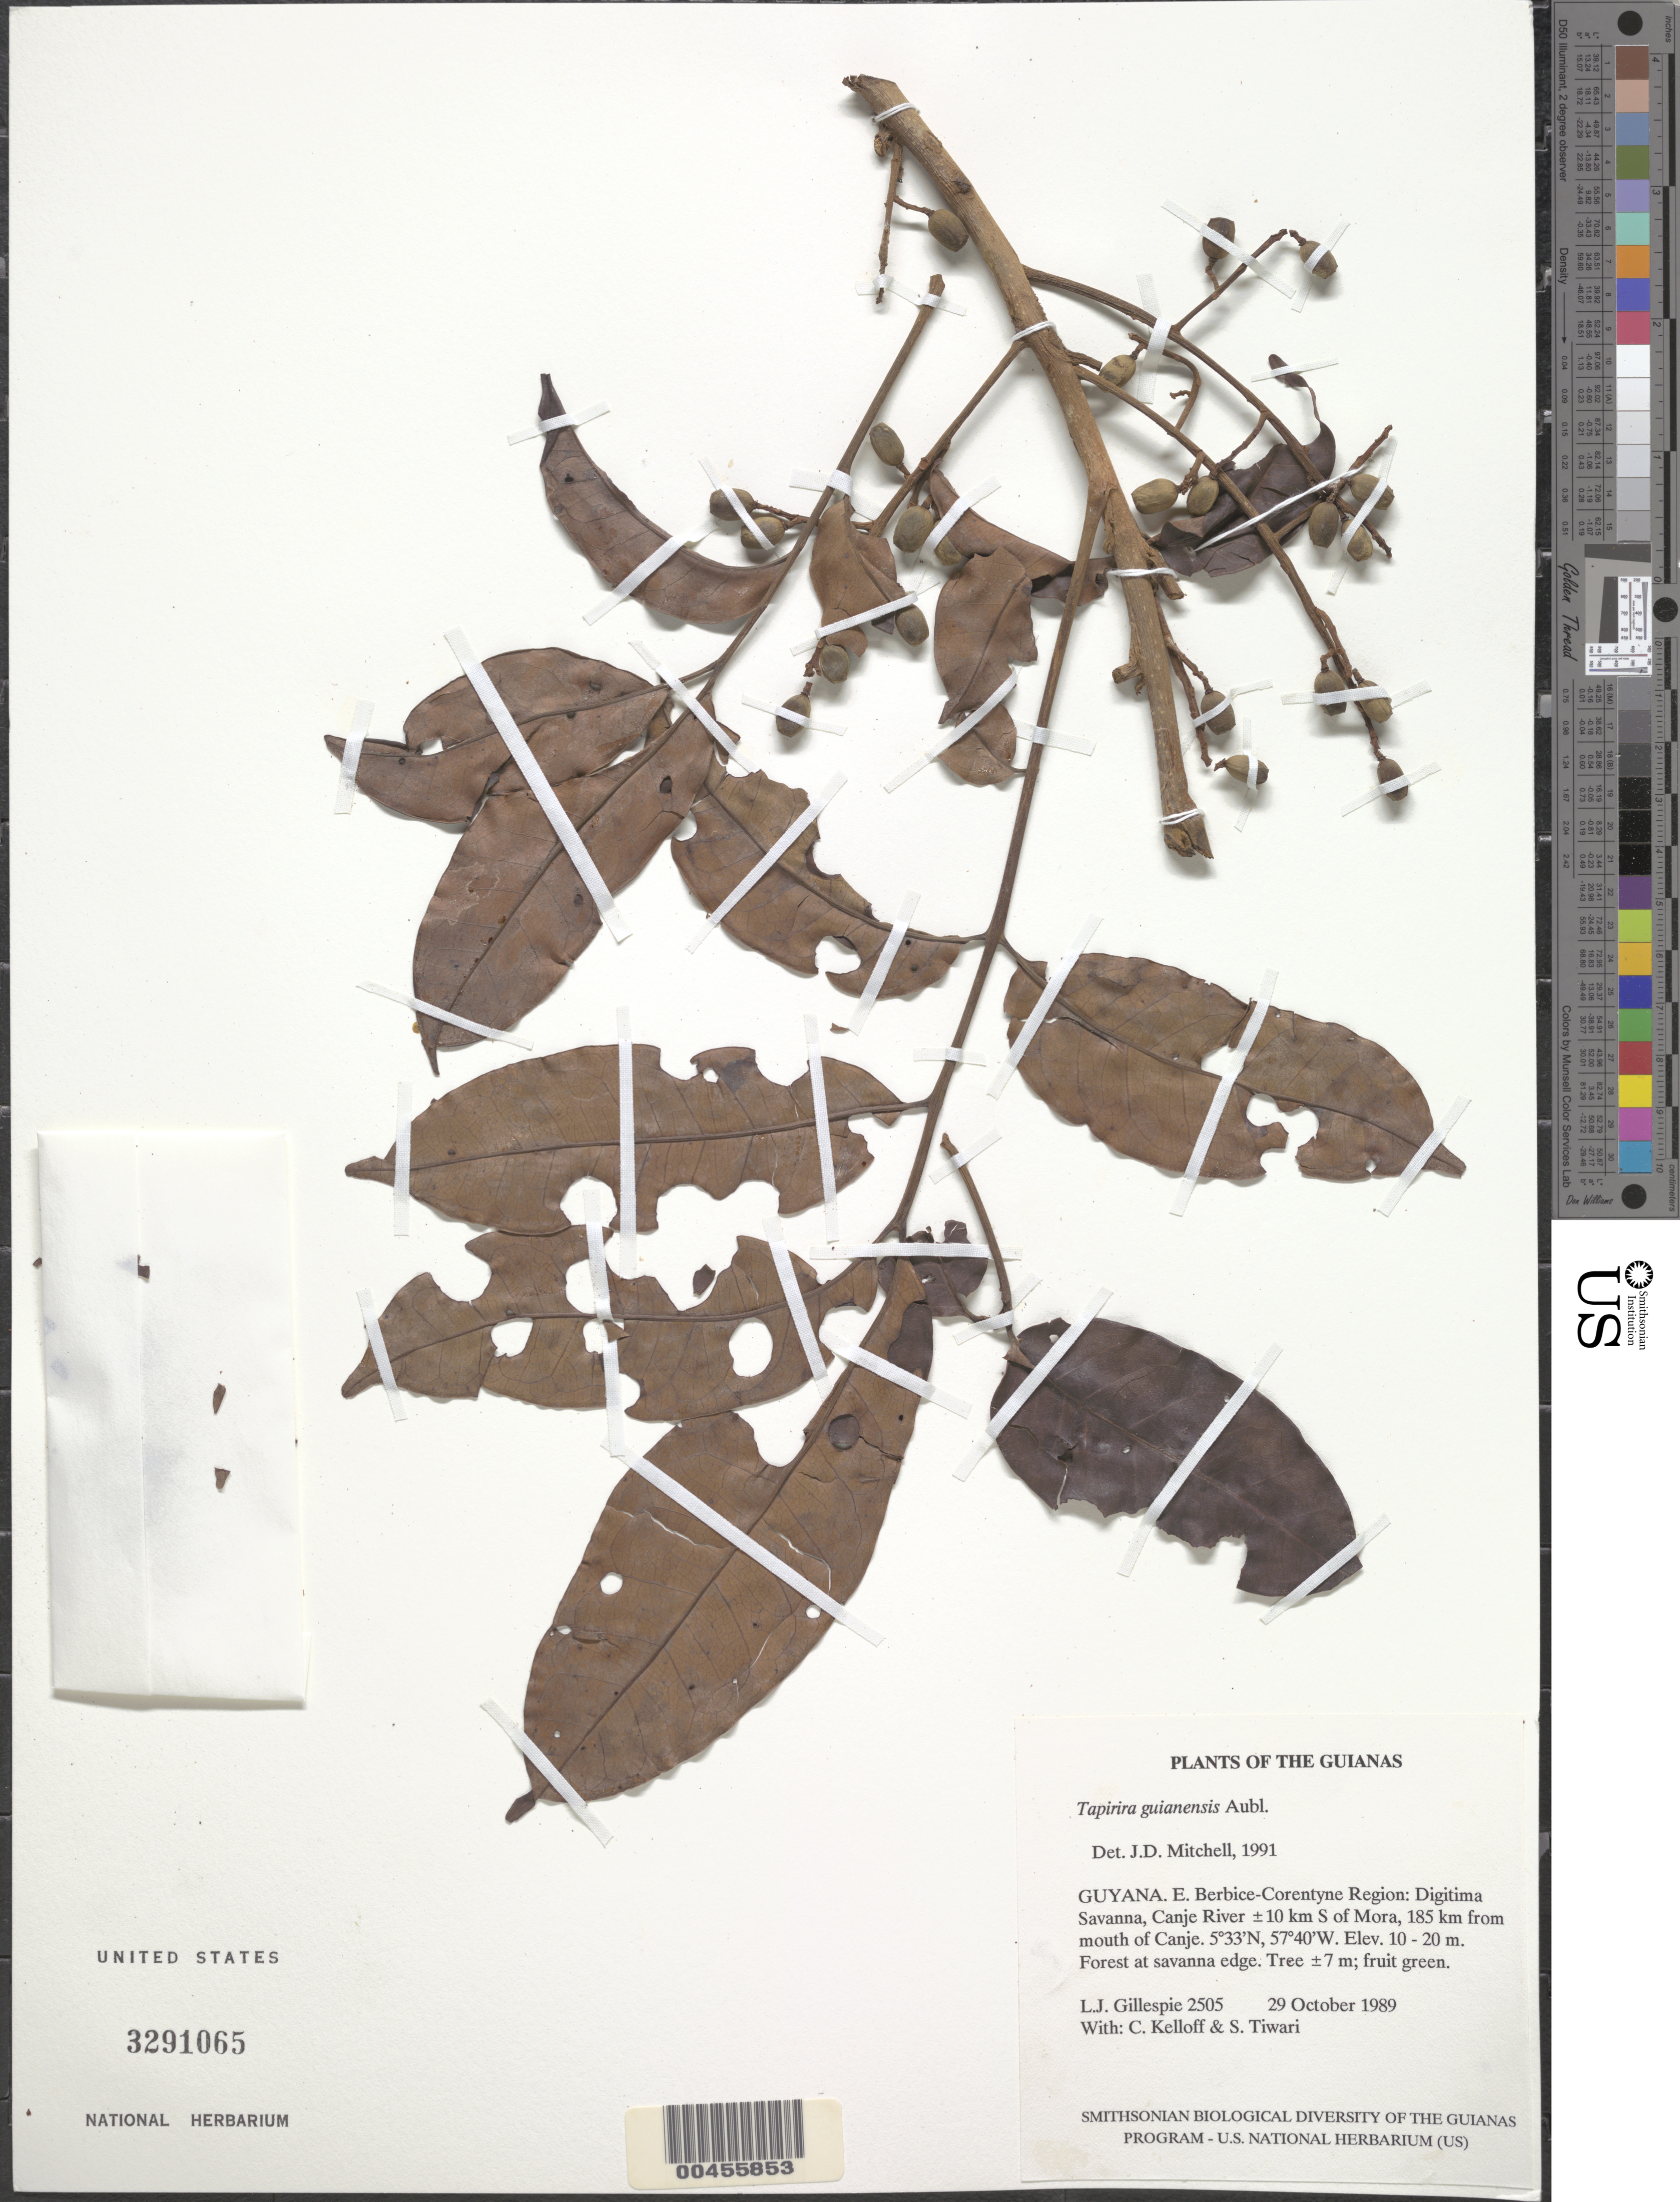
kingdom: Plantae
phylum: Tracheophyta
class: Magnoliopsida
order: Sapindales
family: Anacardiaceae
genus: Tapirira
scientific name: Tapirira guianensis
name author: Aubl.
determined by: Mitchell, John D.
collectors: L. J. Gillespie, C. L. Kelloff & S. Tiwari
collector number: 2505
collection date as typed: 29 October 1989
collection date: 1989-10-29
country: Guyana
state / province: E. Berbice-Corentyne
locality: Digitima Savanna, Canje River ±20 km S of Mora, 185 km from mouth of Canje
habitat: Forest at savanna edge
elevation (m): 10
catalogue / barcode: US 3291065